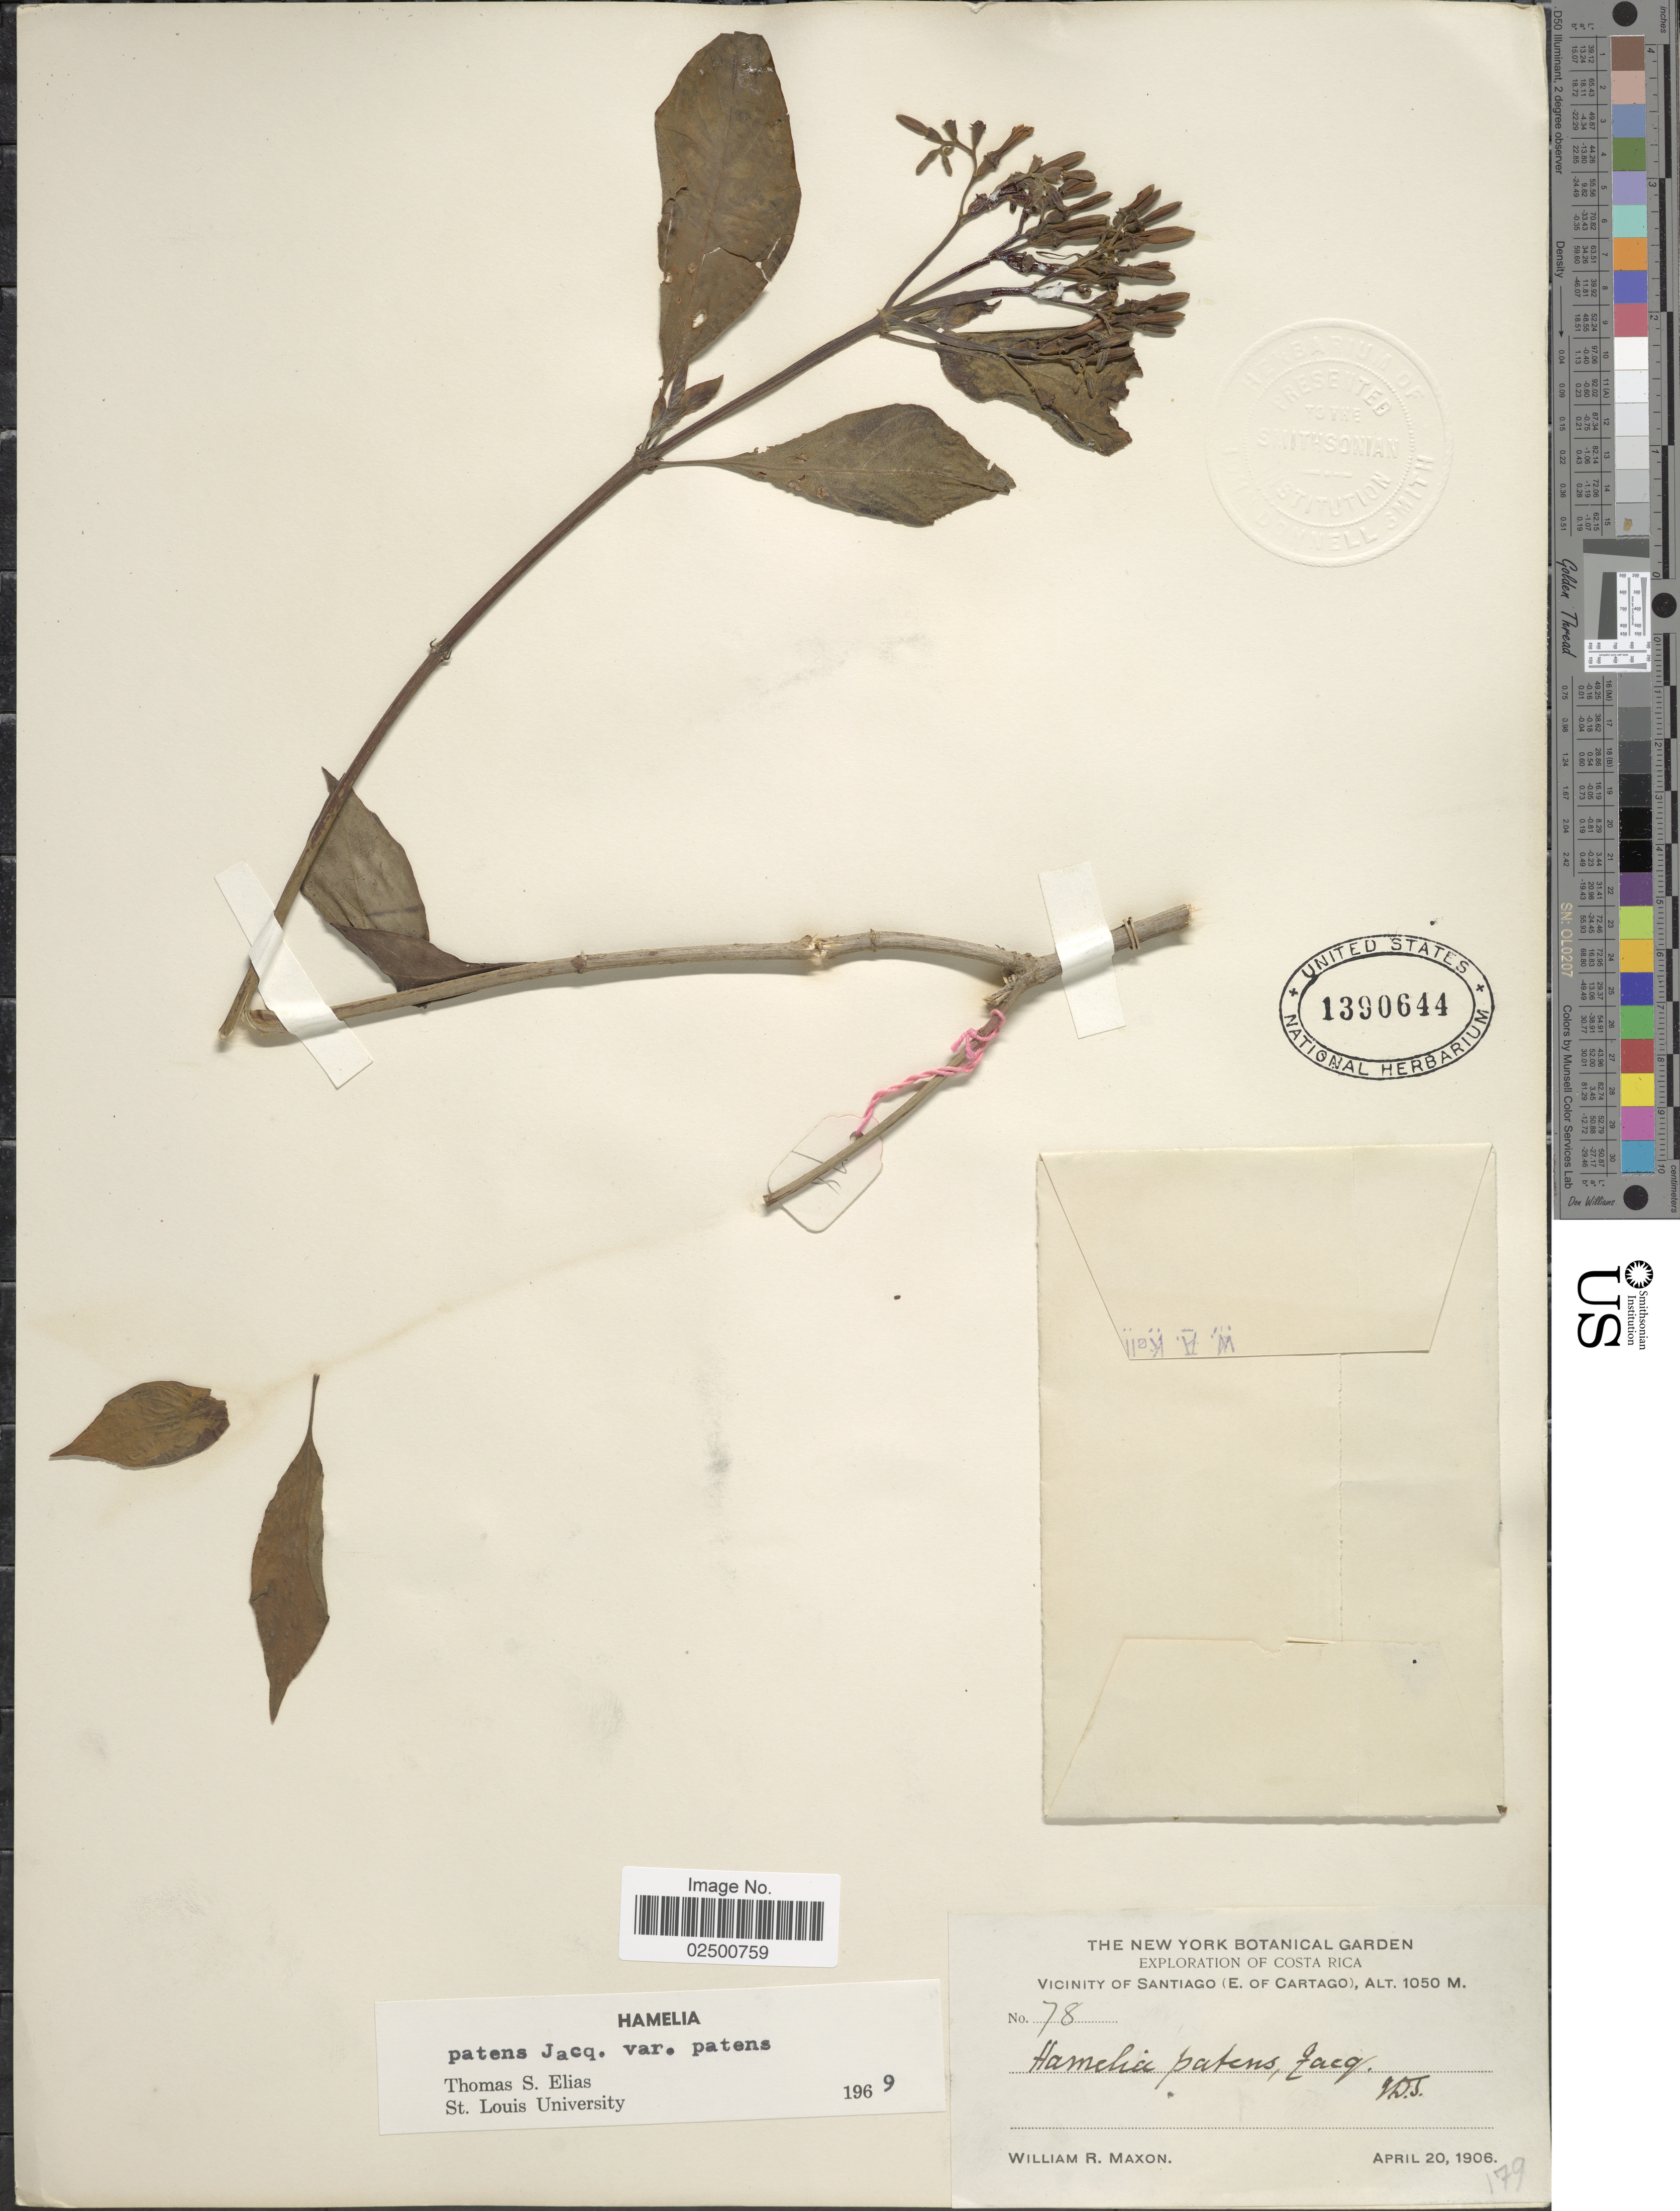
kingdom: Plantae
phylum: Tracheophyta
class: Magnoliopsida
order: Gentianales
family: Rubiaceae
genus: Hamelia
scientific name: Hamelia patens var. patens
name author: Jacq.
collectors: W. R. Maxon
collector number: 78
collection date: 1906-04-20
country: Costa Rica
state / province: Cartago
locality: Vicinity of Santiago (E. of Cartago)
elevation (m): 1050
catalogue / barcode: US 1390644